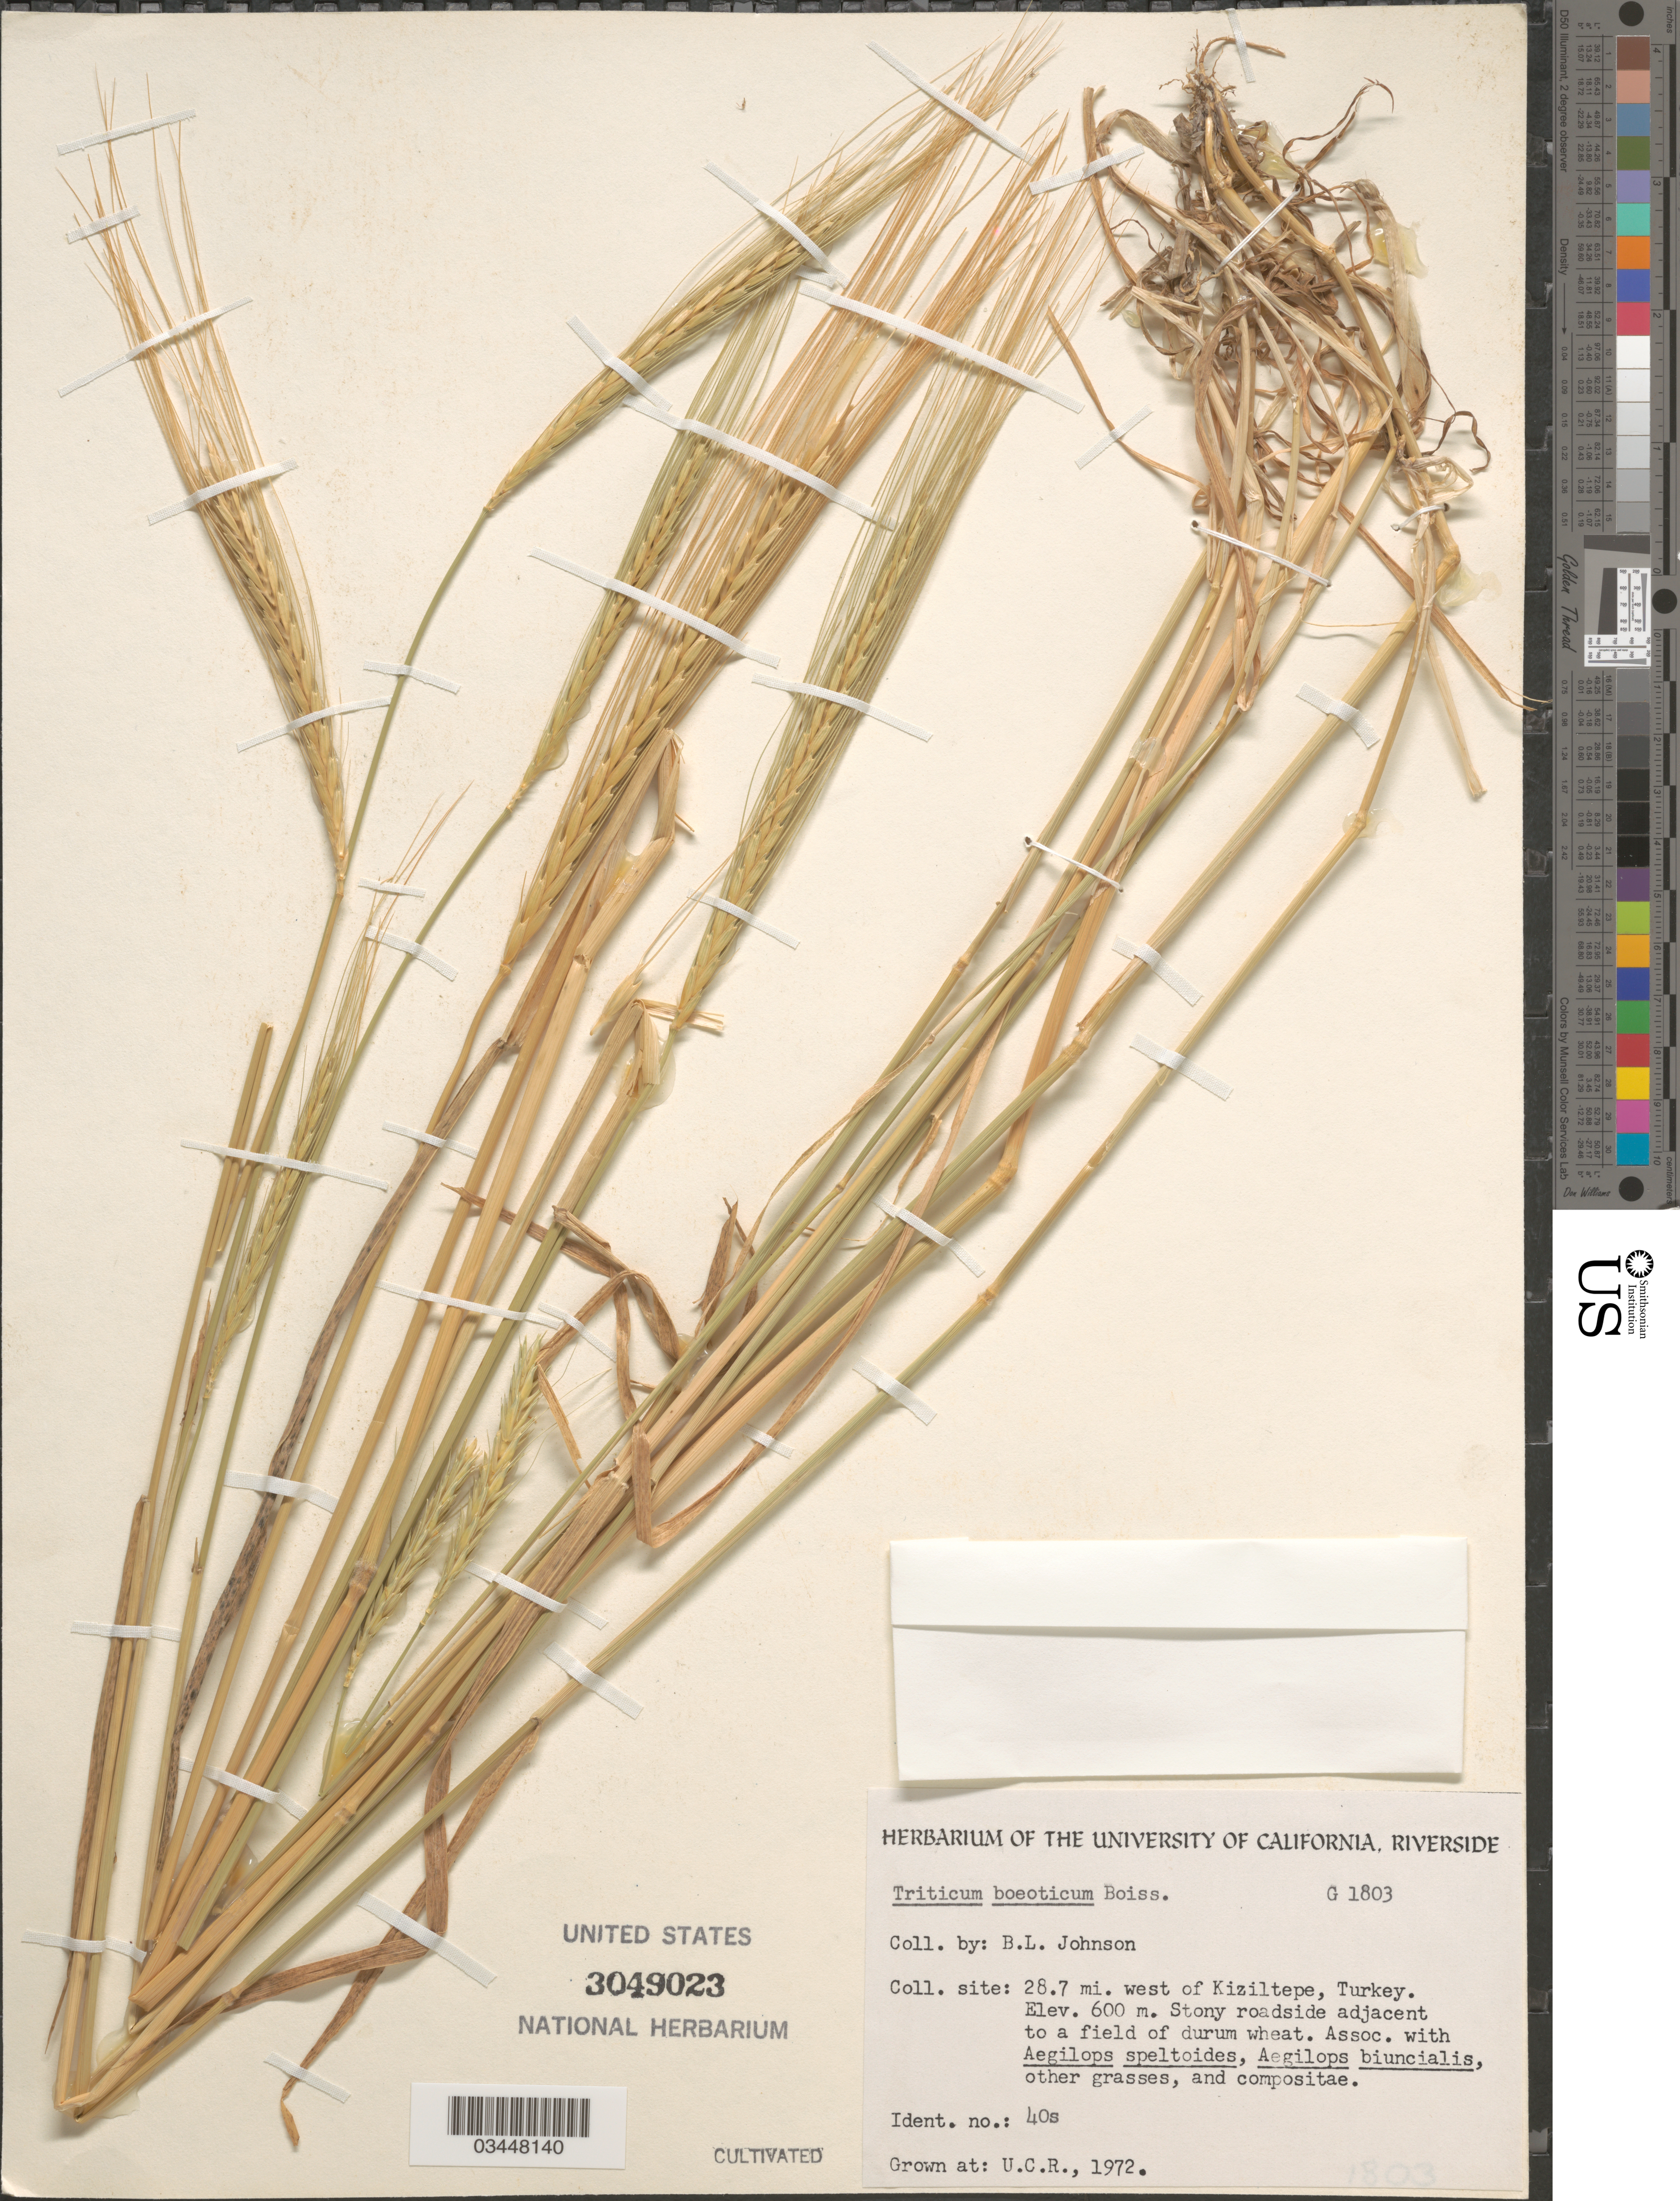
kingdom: Plantae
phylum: Tracheophyta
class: Liliopsida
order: Poales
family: Poaceae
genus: Triticum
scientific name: Triticum boeoticum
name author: Boiss.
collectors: ex herb. Univ. of California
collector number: G1803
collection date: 1972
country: United States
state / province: California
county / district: Riverside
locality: U.C.R.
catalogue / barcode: US 3049023